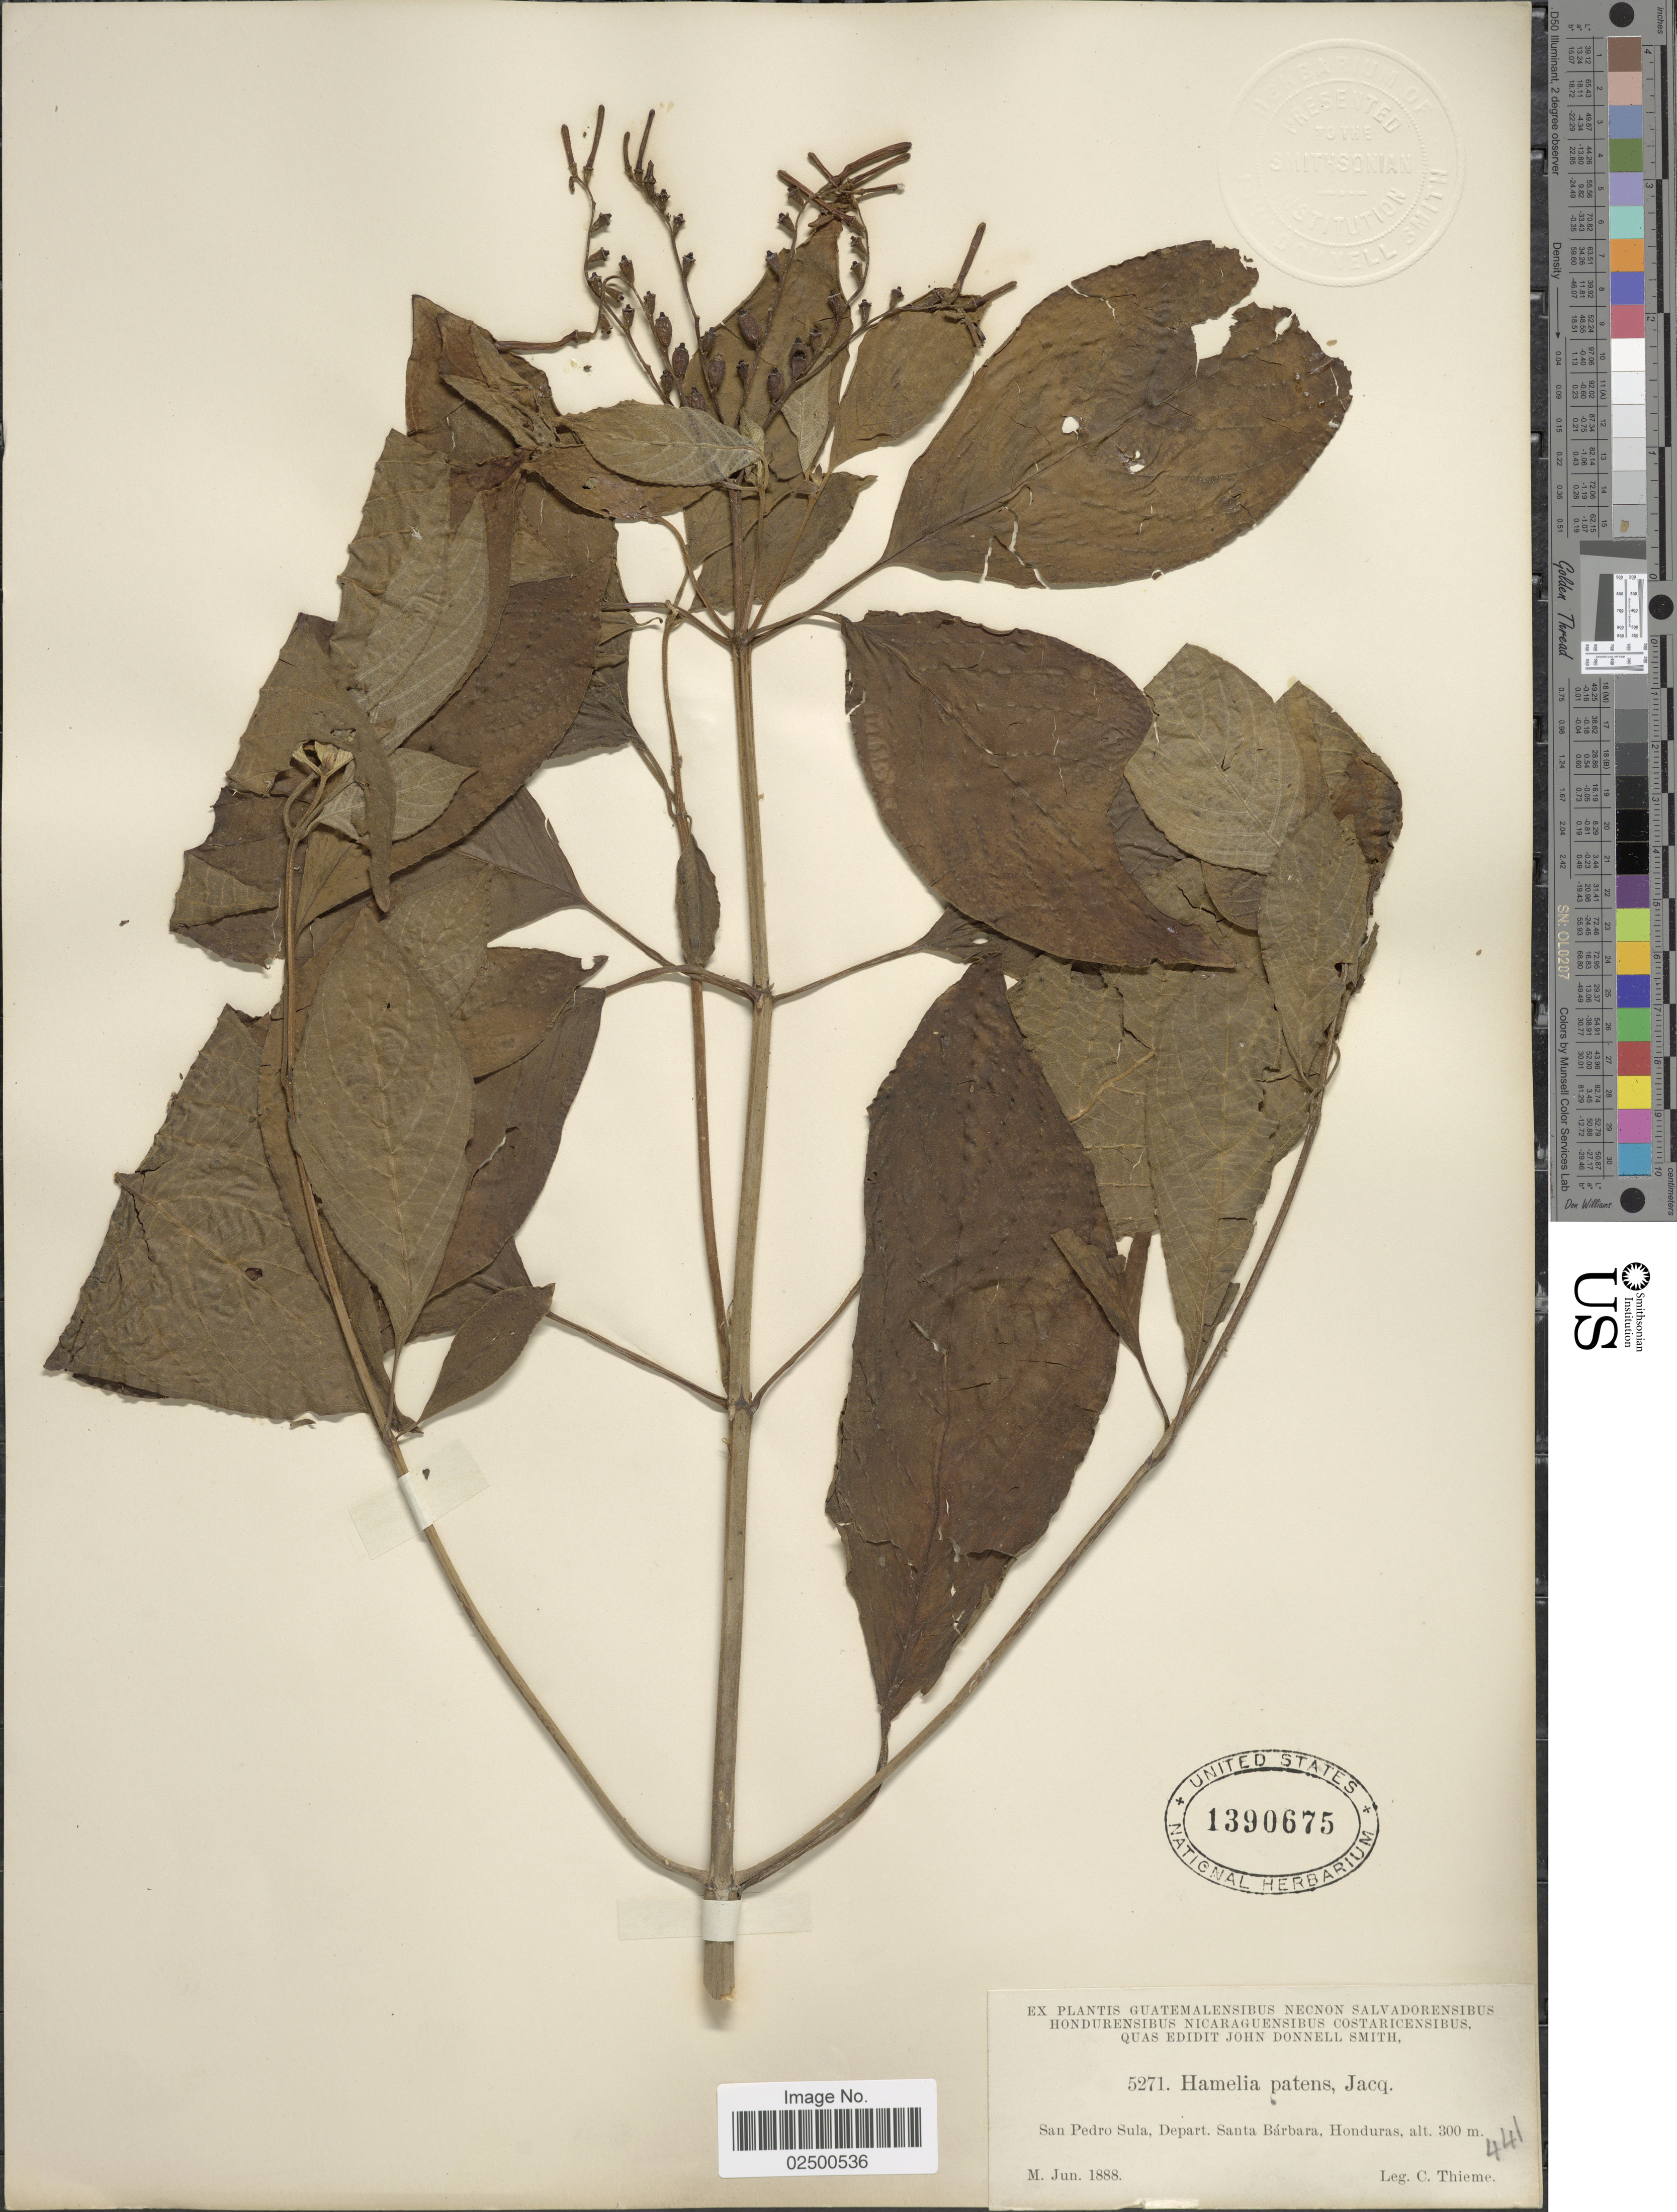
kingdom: Plantae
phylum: Tracheophyta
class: Magnoliopsida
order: Gentianales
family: Rubiaceae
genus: Hamelia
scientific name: Hamelia erecta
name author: Jacq.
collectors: C. Thieme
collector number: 5271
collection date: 1888-06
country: Honduras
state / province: Santa Bárbara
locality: San Pedro Sula, Depart. Santa Bárbara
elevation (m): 300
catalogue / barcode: US 1390675